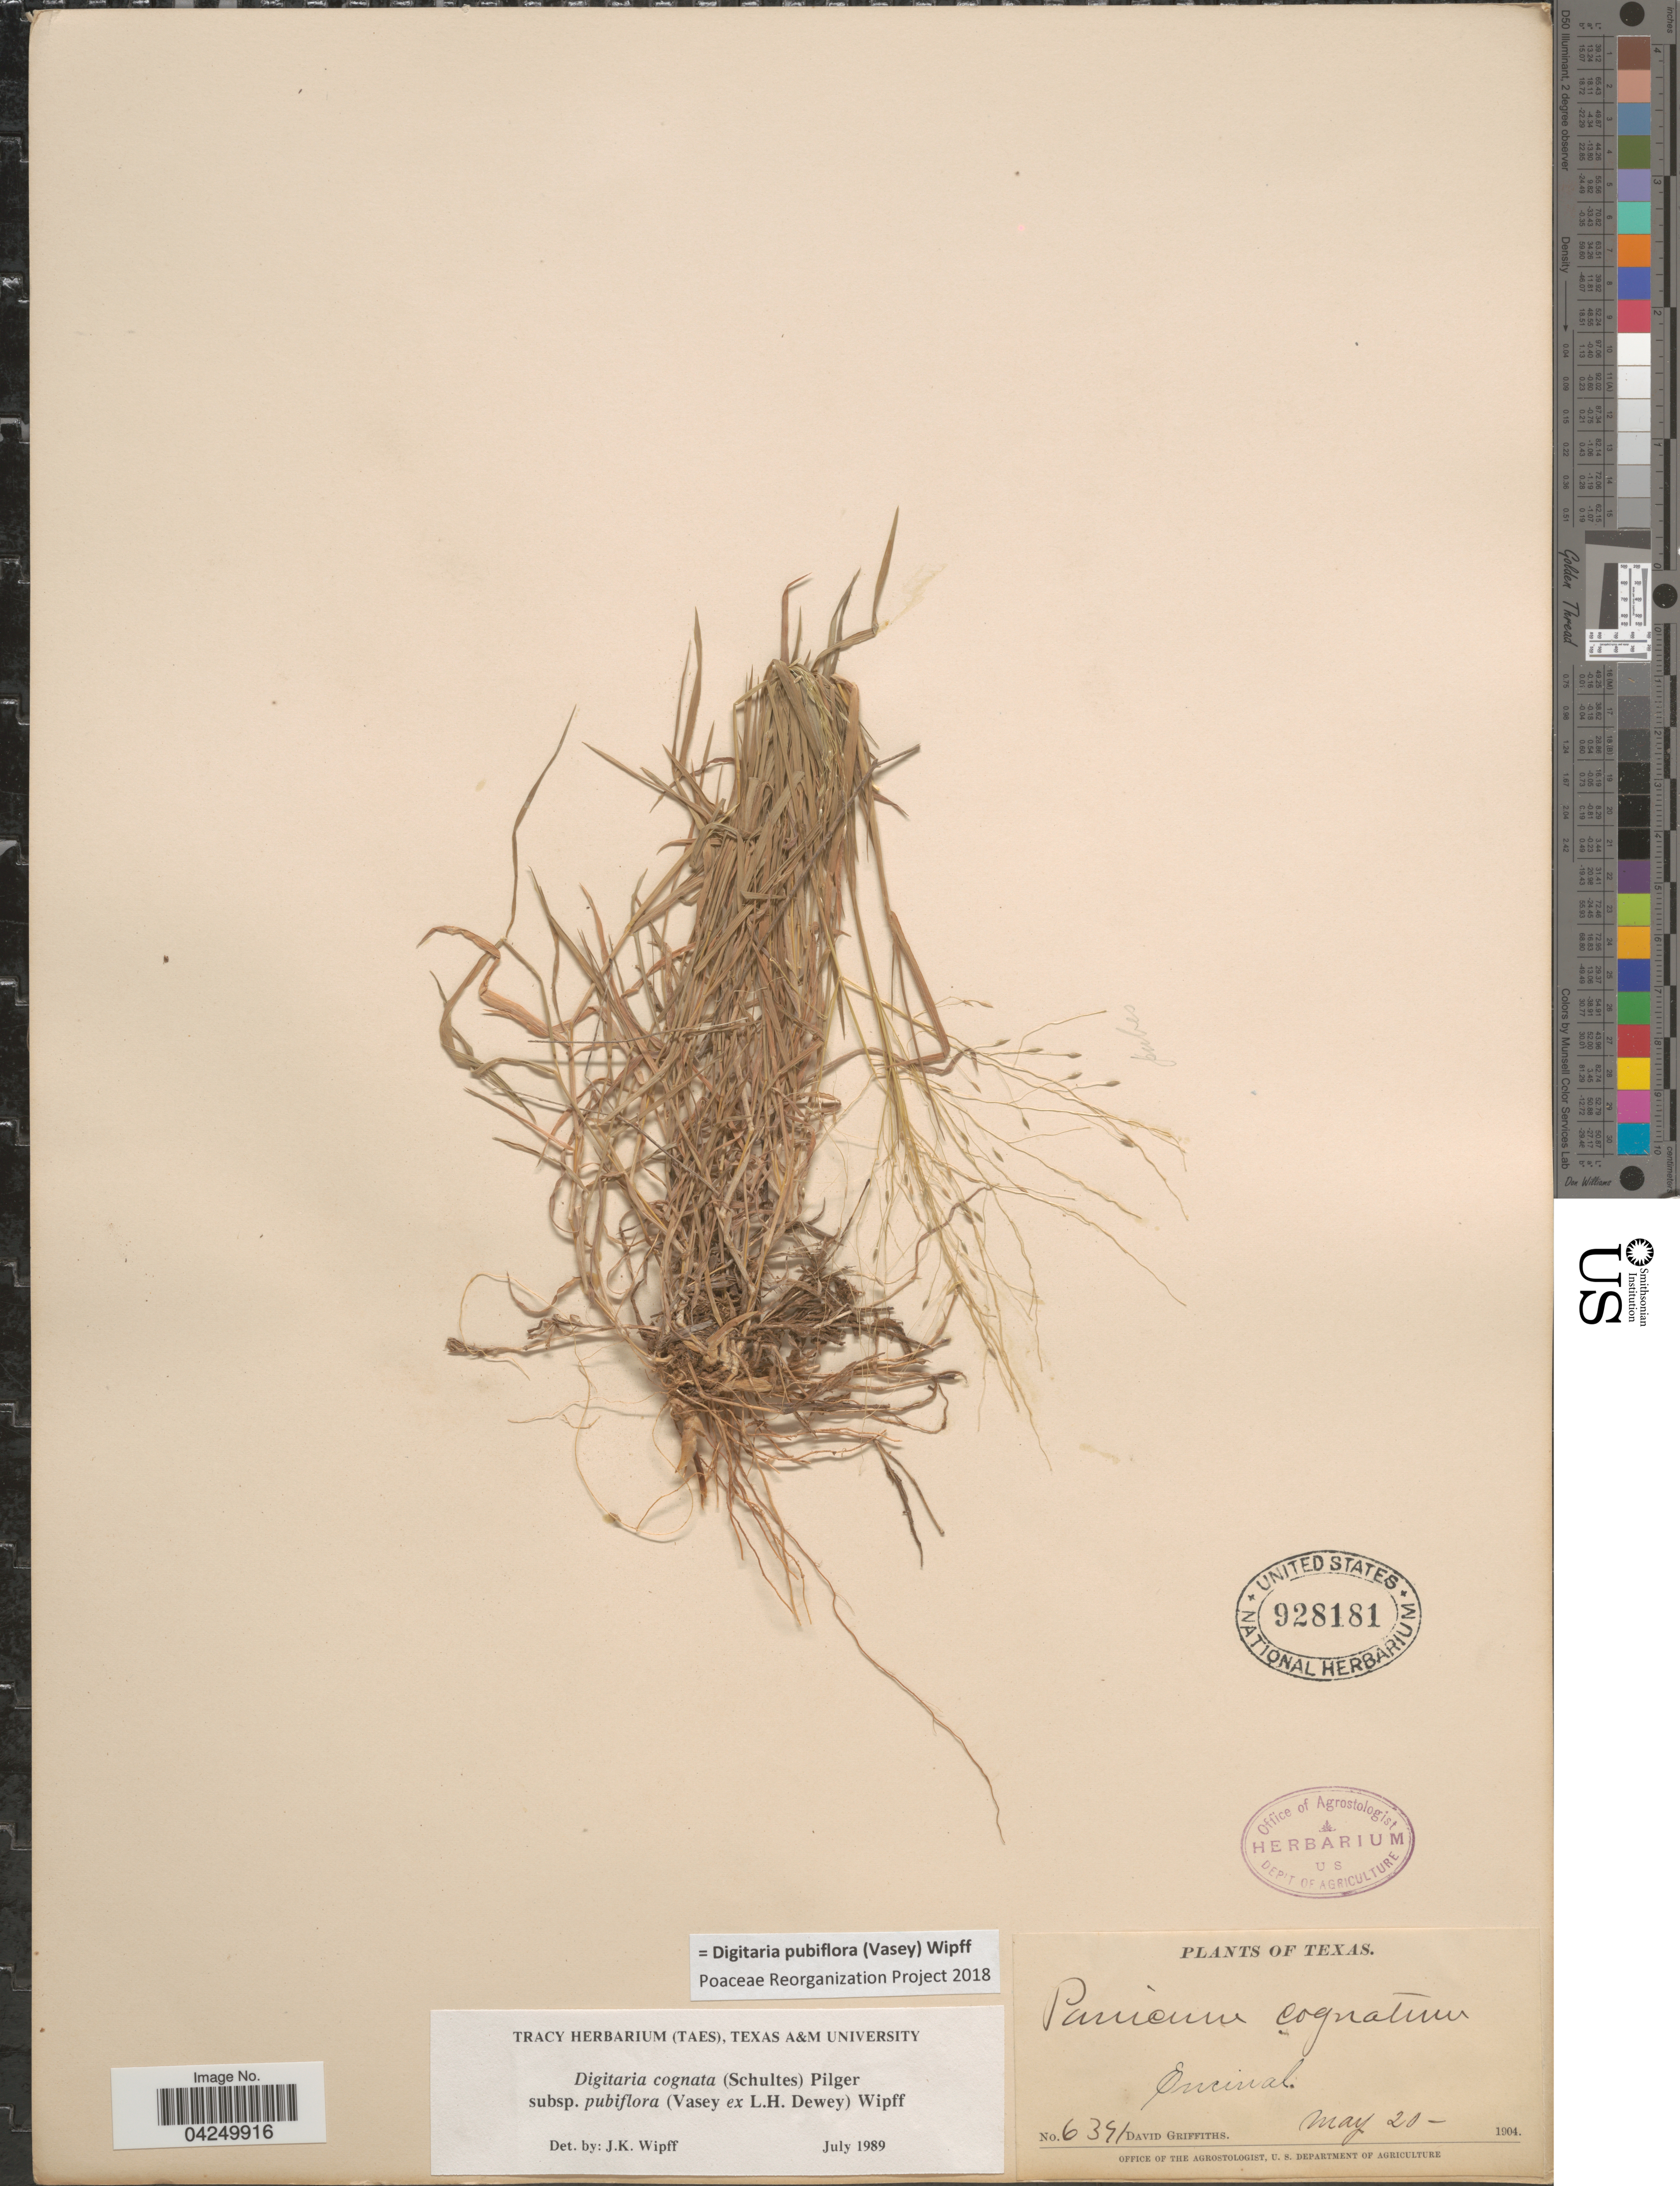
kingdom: Plantae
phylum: Tracheophyta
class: Liliopsida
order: Poales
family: Poaceae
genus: Digitaria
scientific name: Digitaria pubiflora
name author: (Vasey) Wipff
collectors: D. Griffiths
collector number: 6341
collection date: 1904-05-20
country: United States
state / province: Texas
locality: Encinal.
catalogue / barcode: US 928181